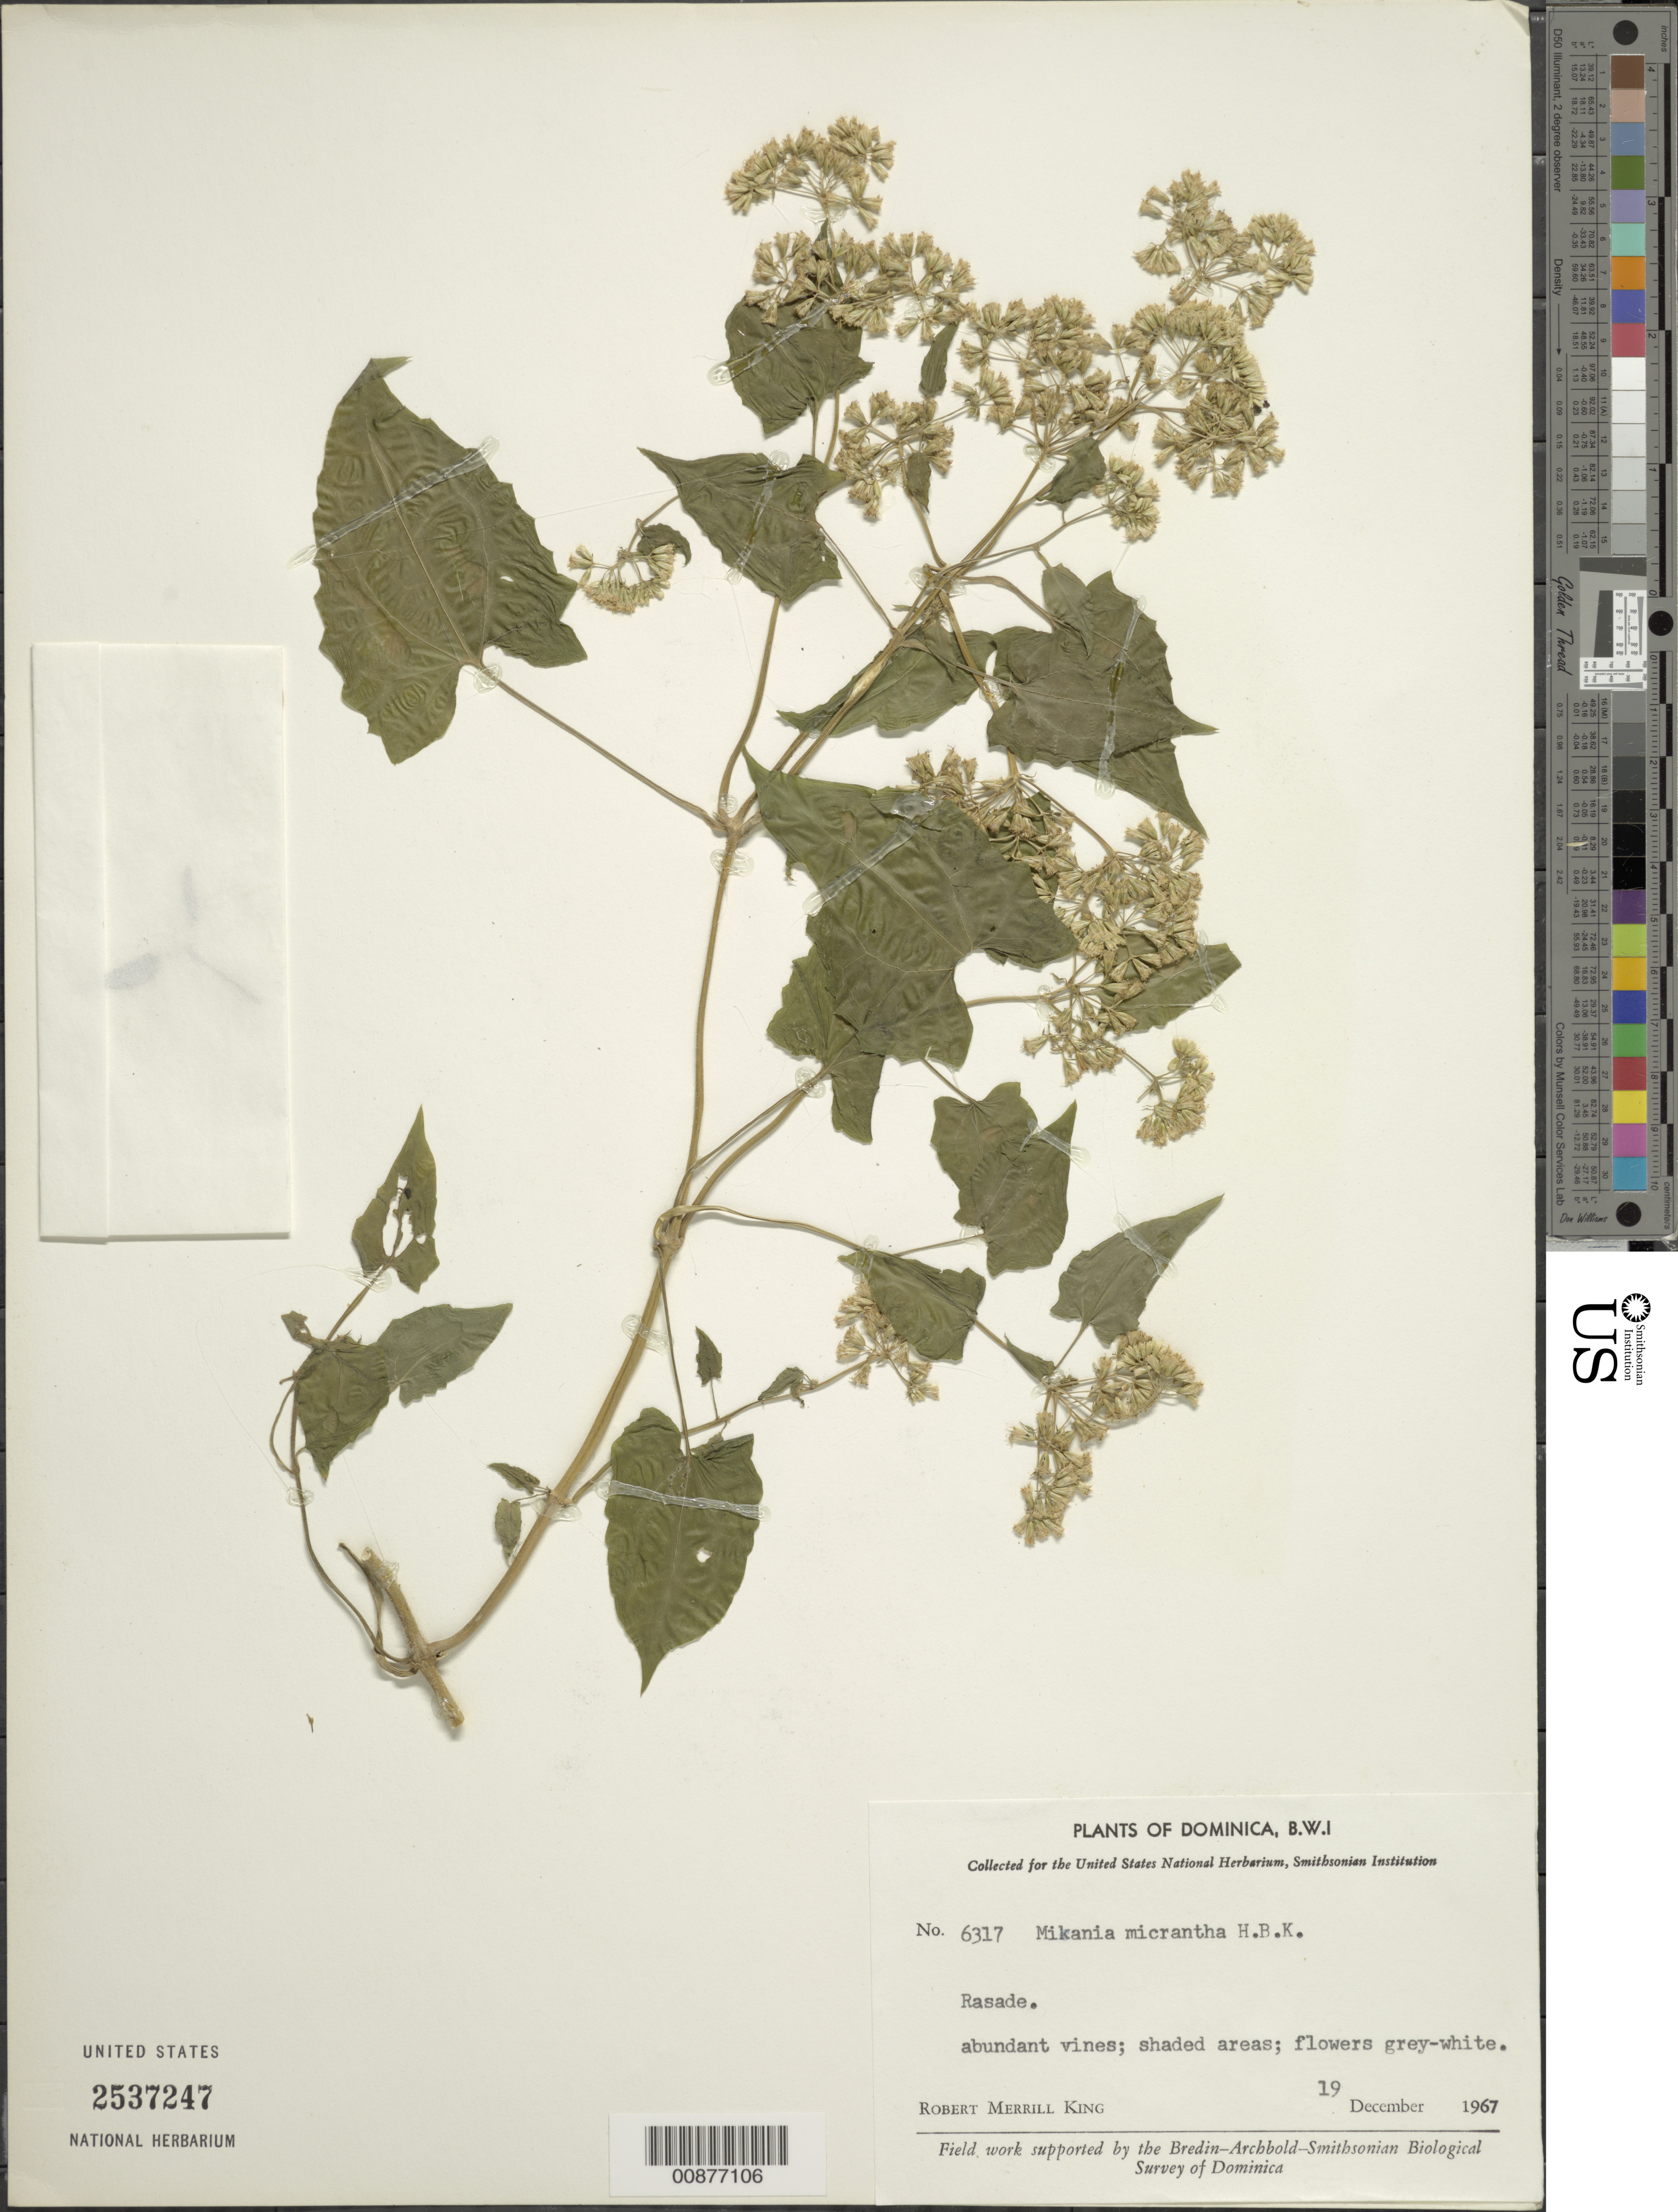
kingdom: Plantae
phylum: Tracheophyta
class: Magnoliopsida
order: Asterales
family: Asteraceae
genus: Mikania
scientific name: Mikania micrantha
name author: Kunth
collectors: R. M. King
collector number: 6317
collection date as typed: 19 Dec 1967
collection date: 1967-12-19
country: Dominica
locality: Radade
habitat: Shaded areas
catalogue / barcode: US 2537247